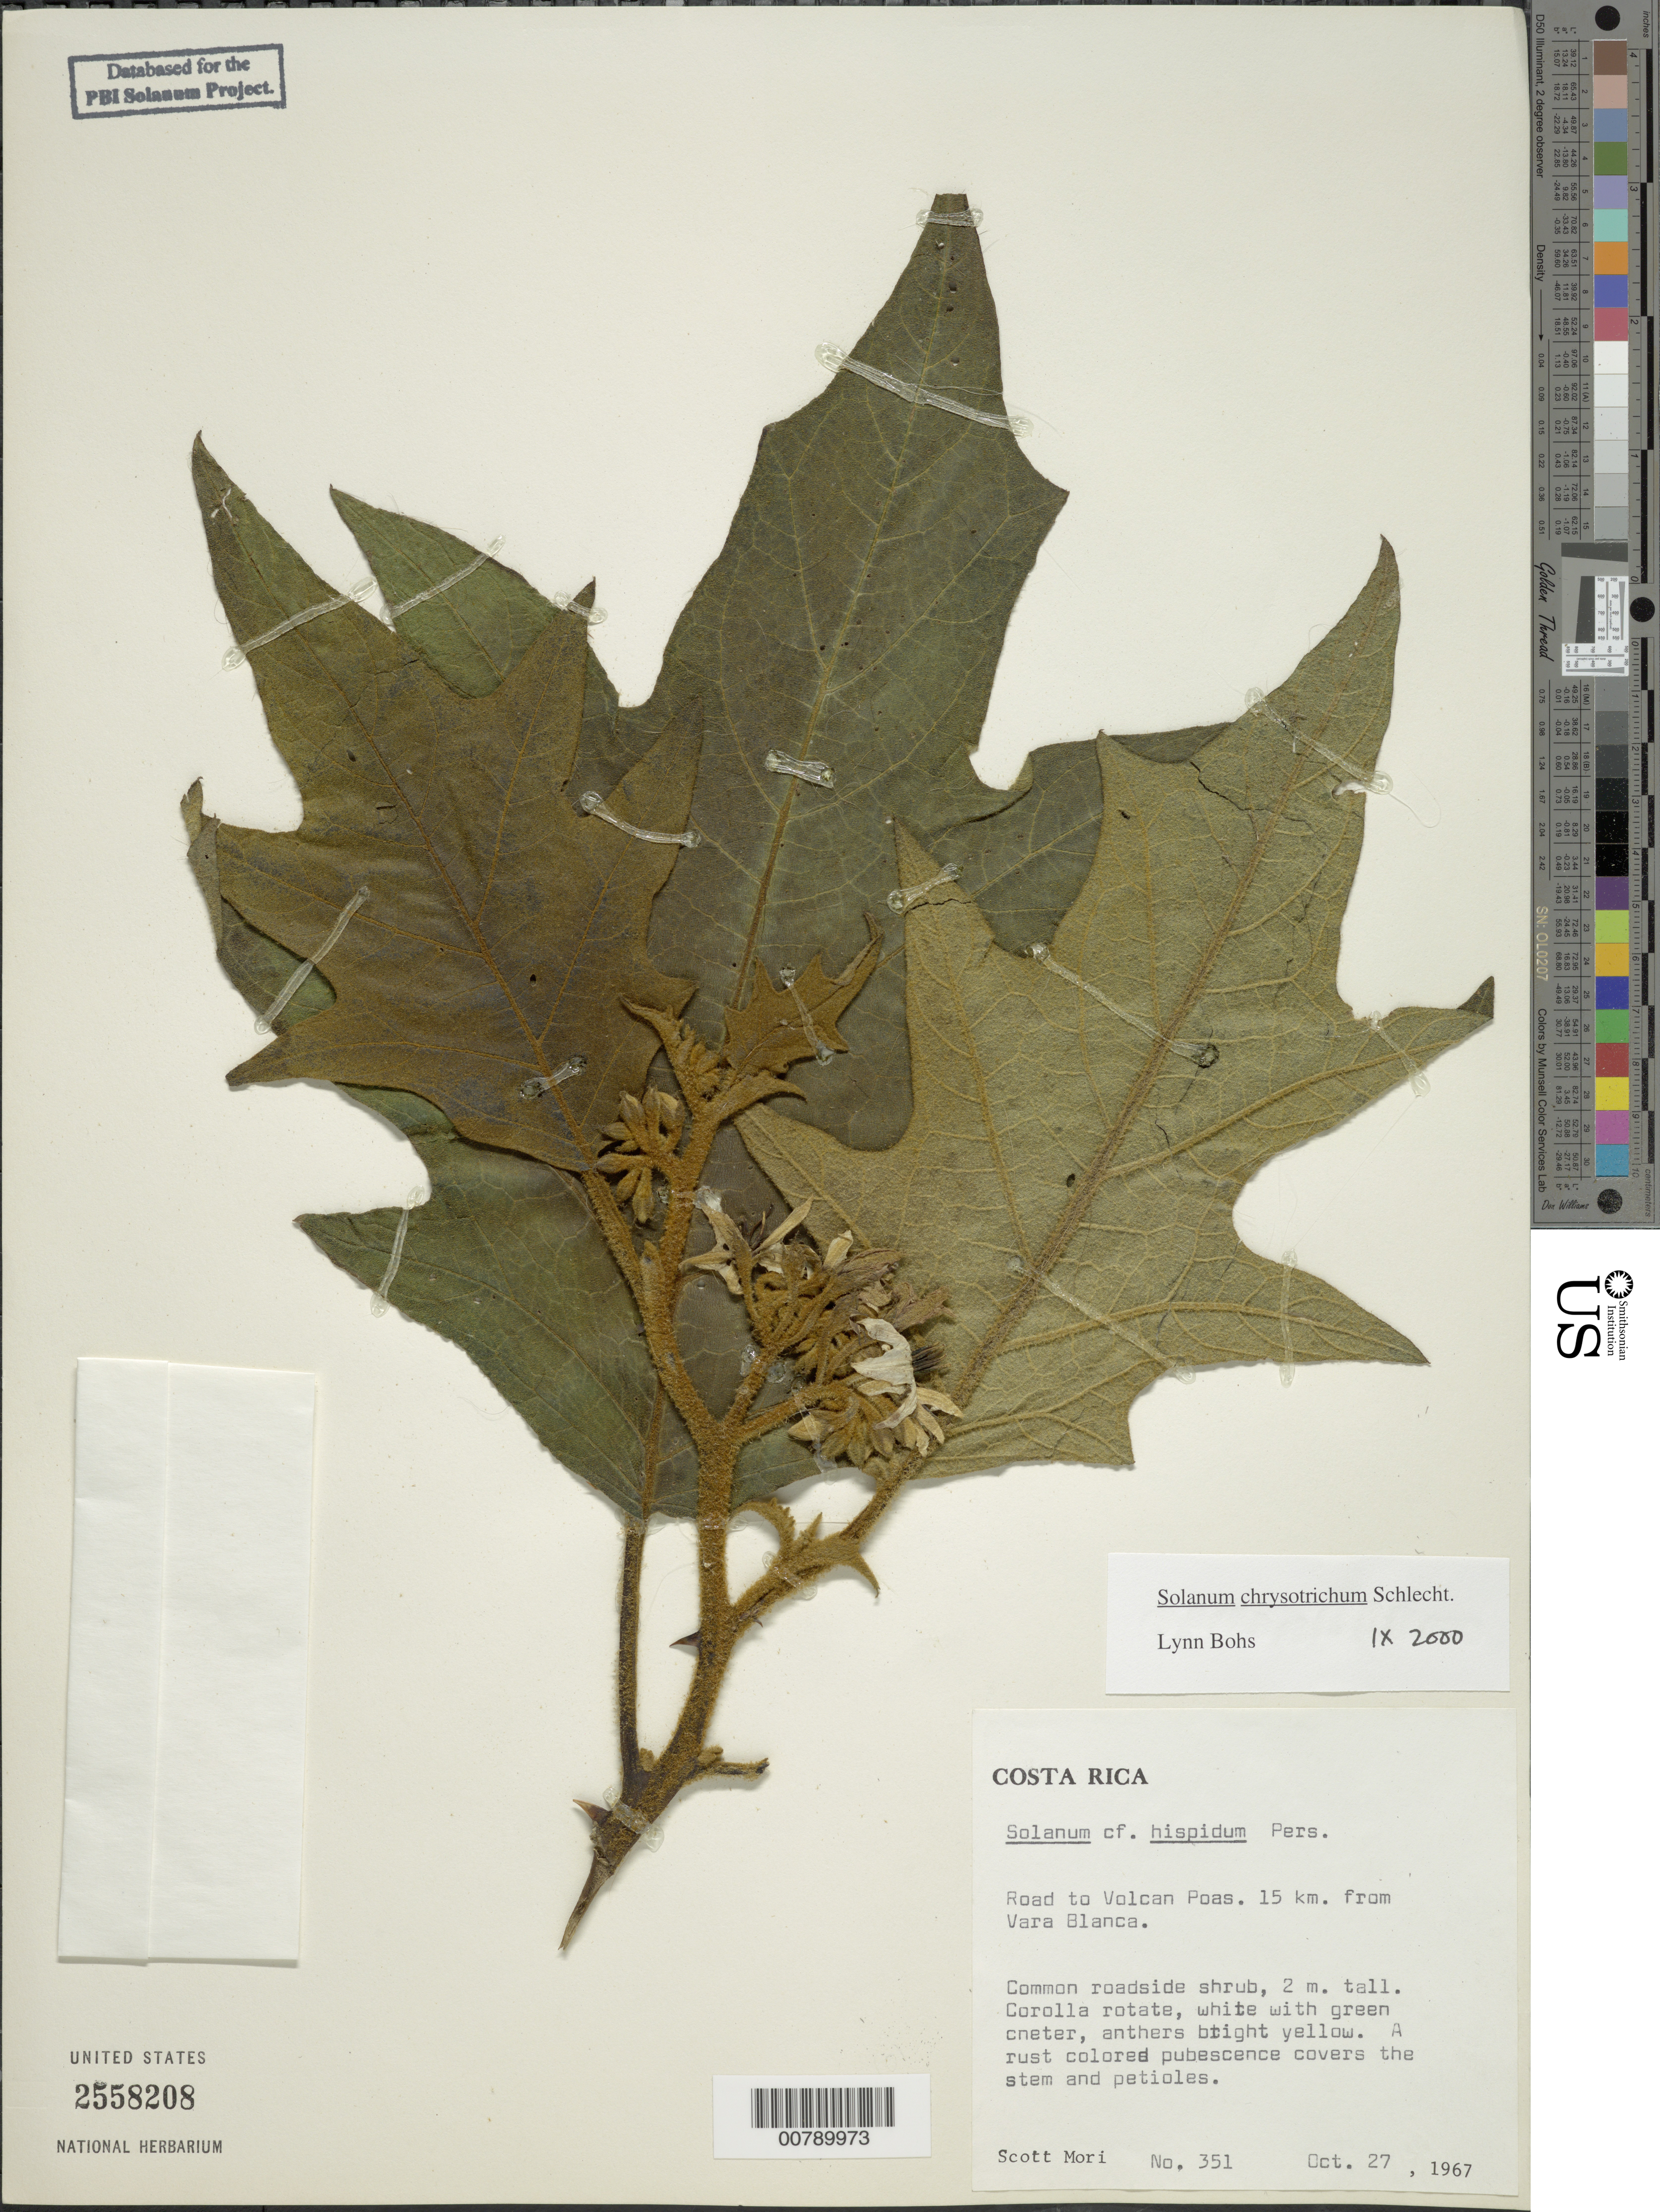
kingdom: Plantae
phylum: Tracheophyta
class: Magnoliopsida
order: Solanales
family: Solanaceae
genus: Solanum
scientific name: Solanum chrysotrichum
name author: Schltdl.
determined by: Bohs, L. A.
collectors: S. Mori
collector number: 351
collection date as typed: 27 Oct 1967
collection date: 1967-10-27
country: Costa Rica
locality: Road to Volcan Poas, 15 km from Vara Blanca.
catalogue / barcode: US 2558208